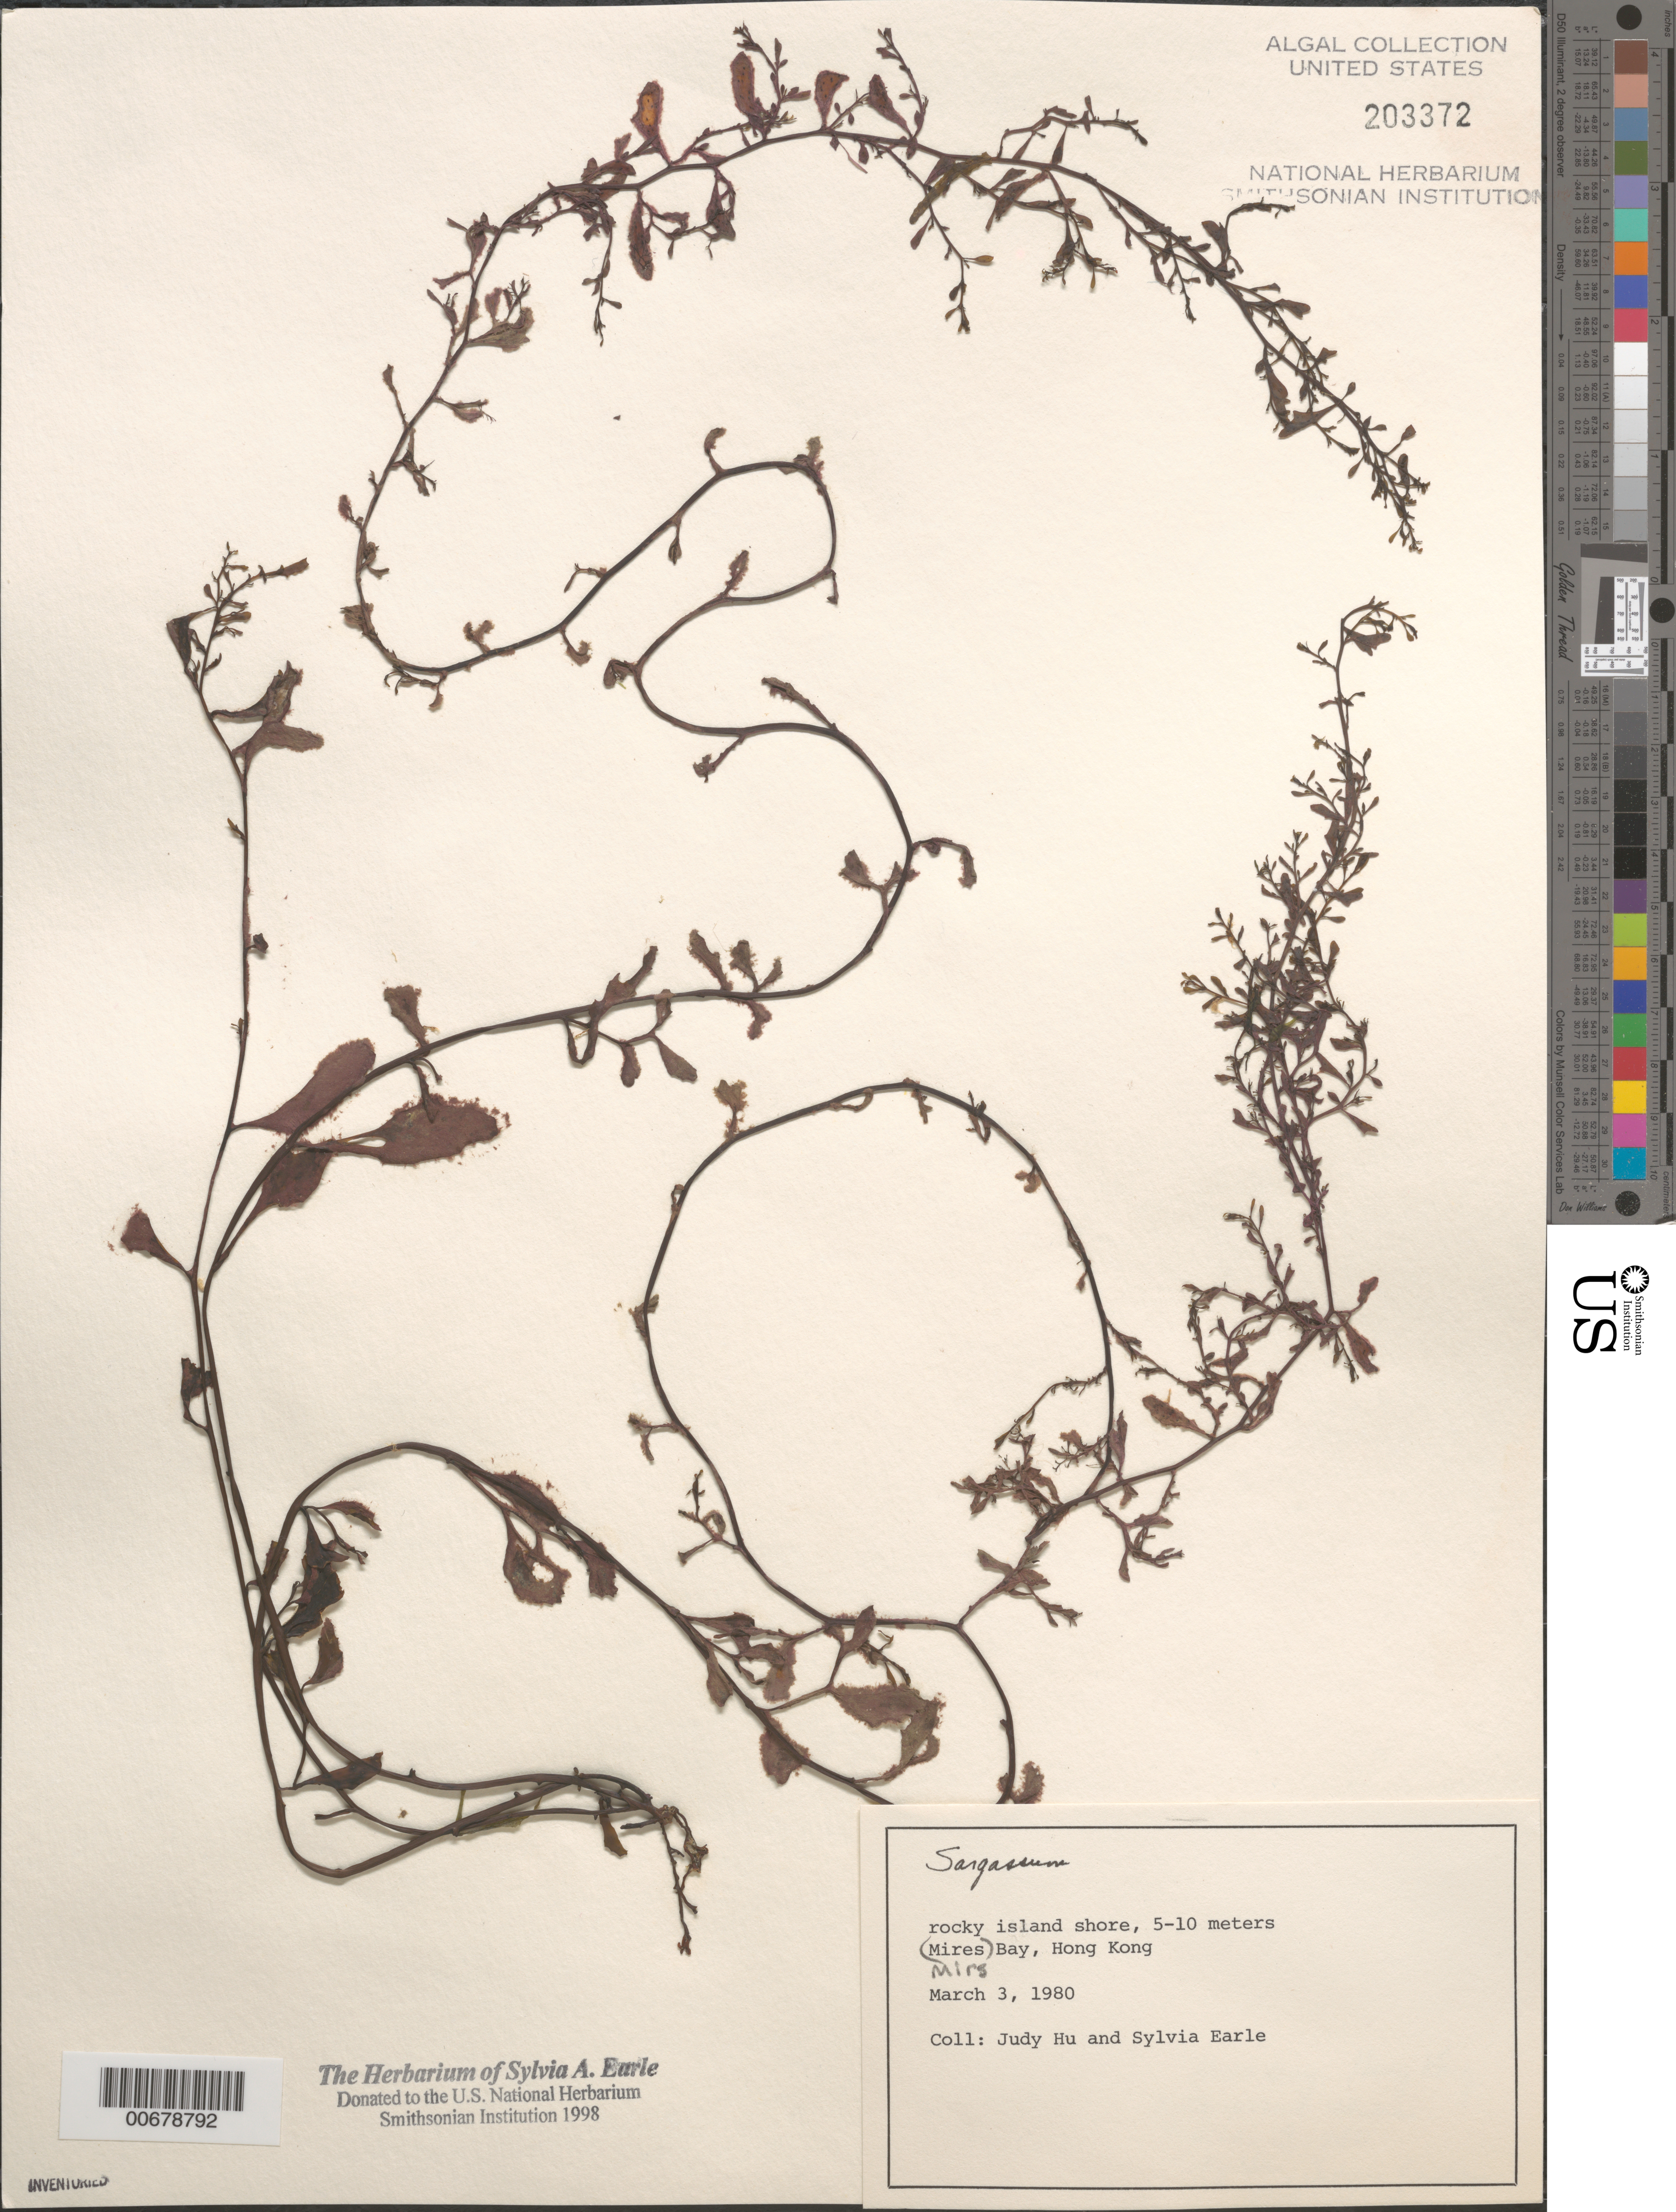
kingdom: Chromista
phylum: Ochrophyta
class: Phaeophyceae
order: Fucales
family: Sargassaceae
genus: Sargassum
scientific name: Sargassum sp.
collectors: J. Hu & S. A. Earle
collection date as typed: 03 Mar 1980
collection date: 1980-03-03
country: China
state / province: Hong Kong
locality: Mirs Bay (Mires Bay), New Territories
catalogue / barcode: US 203372